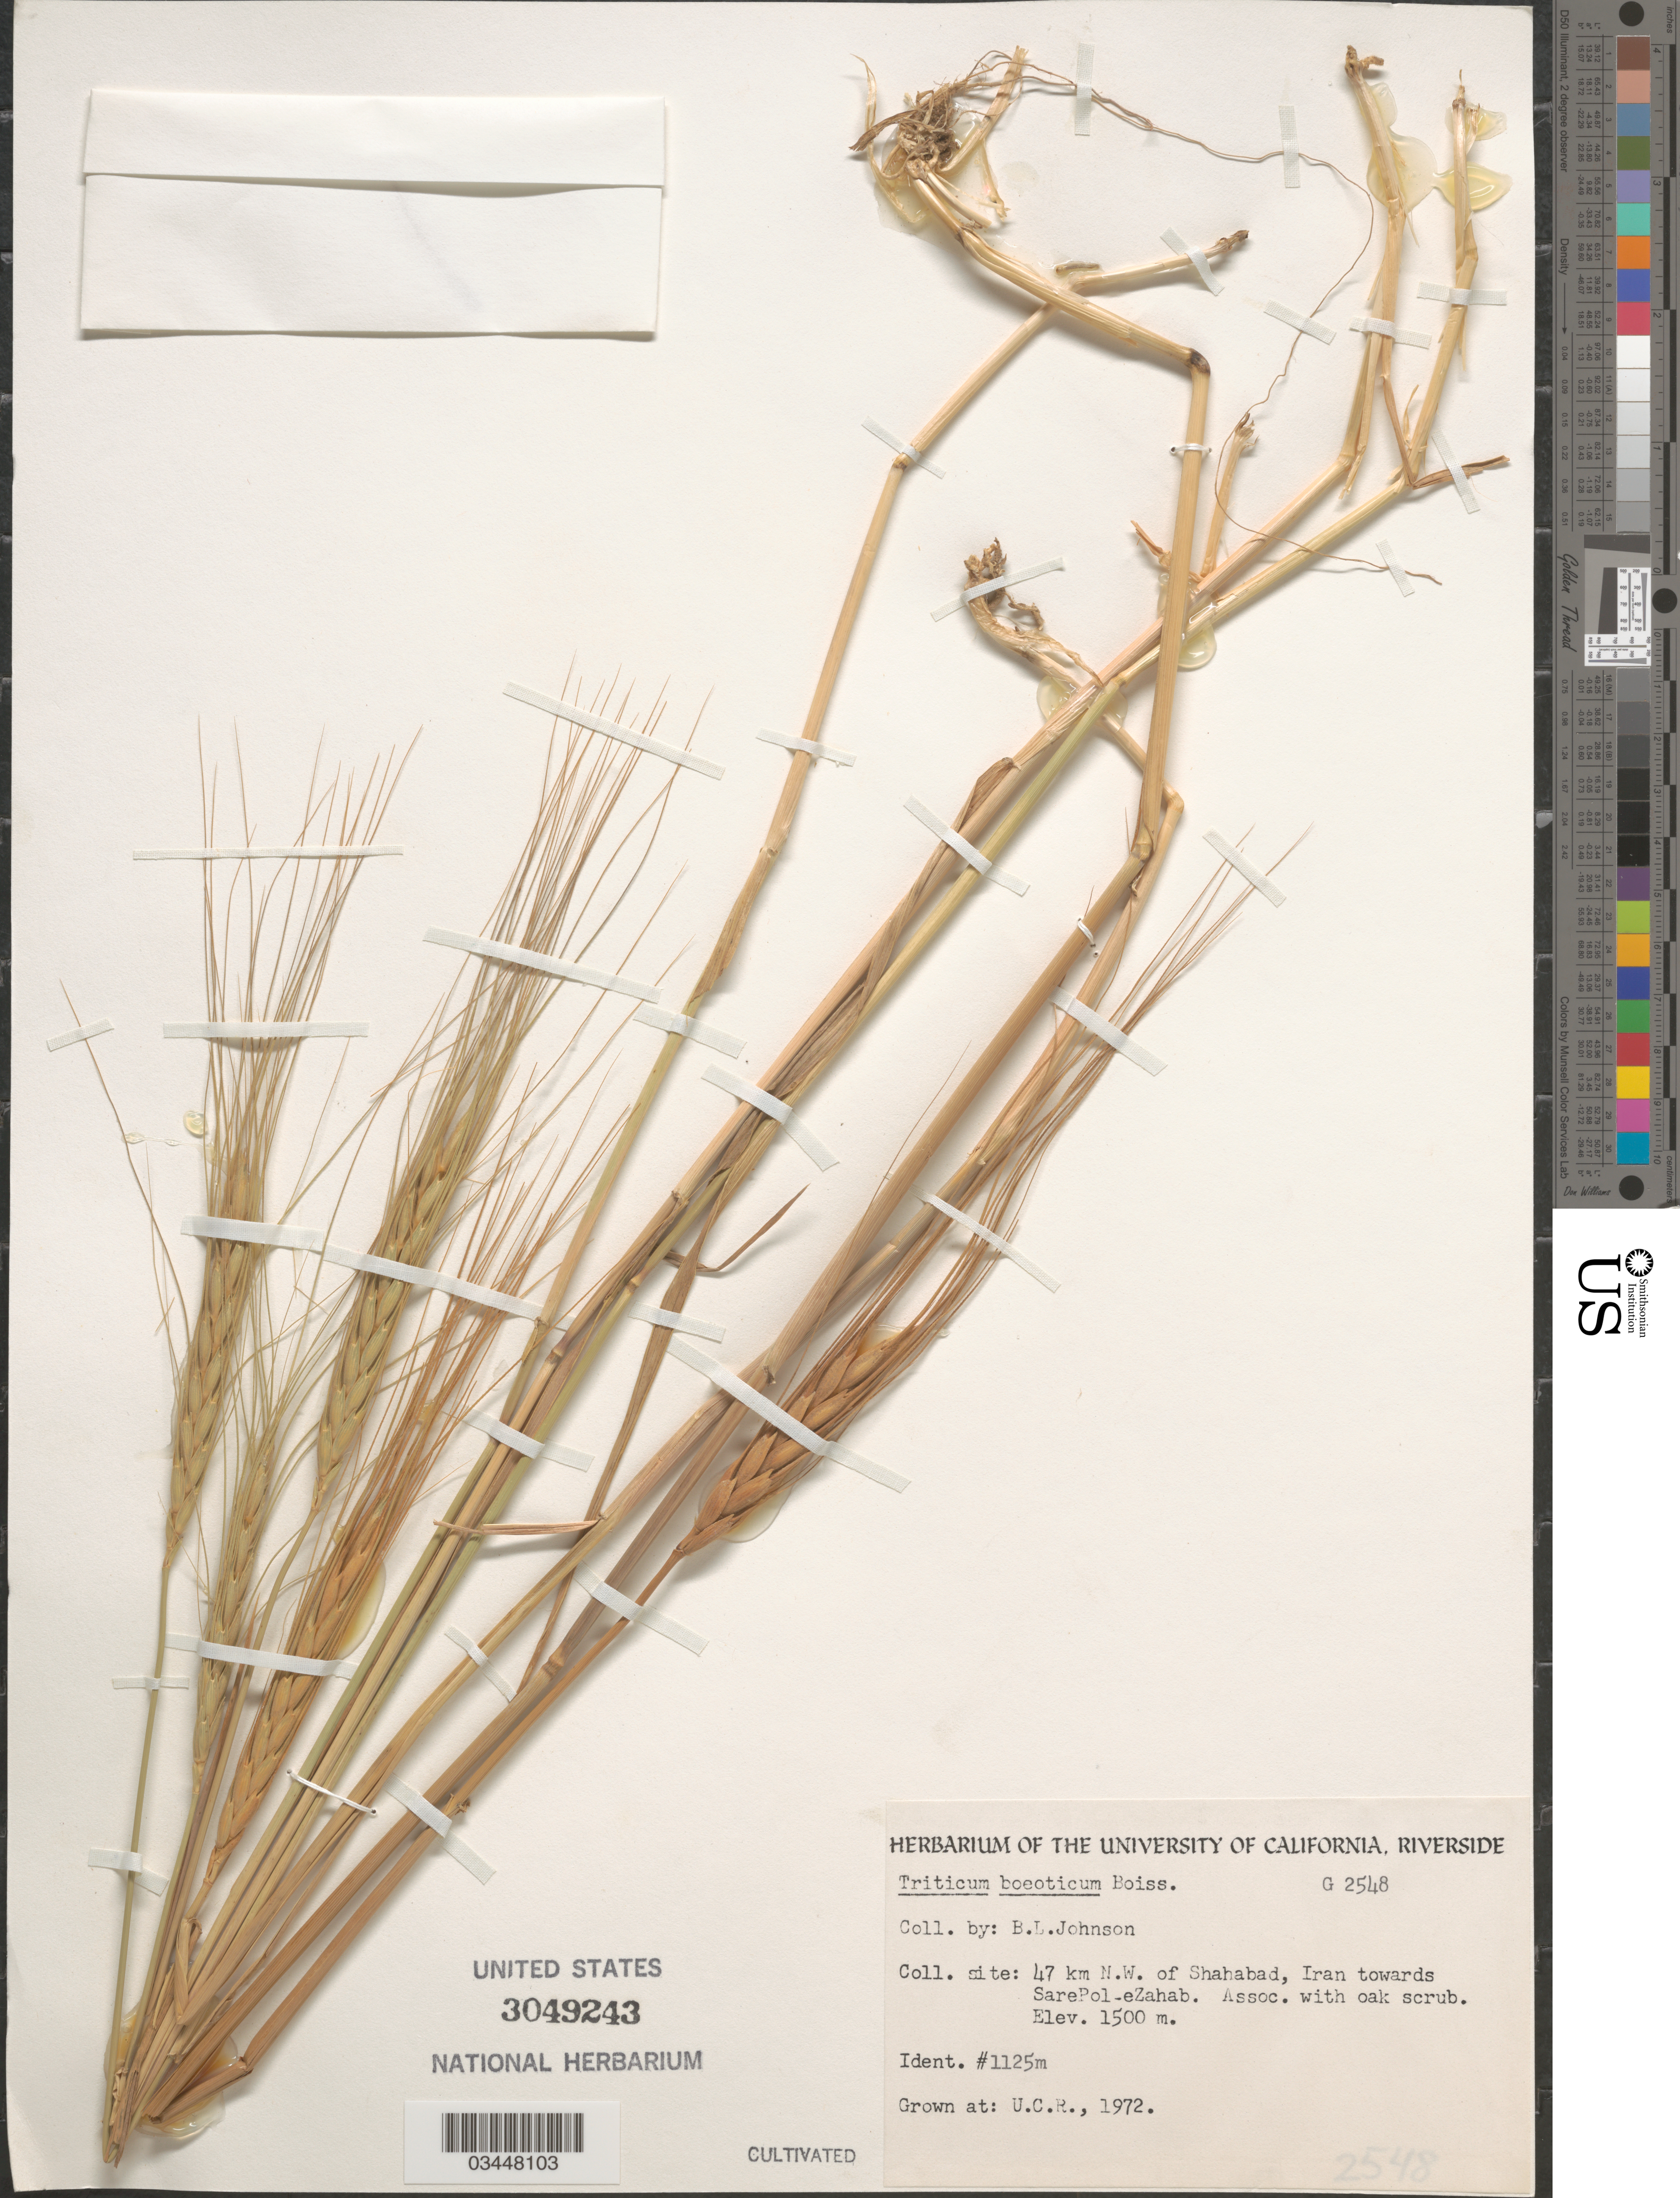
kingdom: Plantae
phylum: Tracheophyta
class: Liliopsida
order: Poales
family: Poaceae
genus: Triticum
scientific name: Triticum boeoticum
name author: Boiss.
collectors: ex herb. Univ. of California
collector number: G2548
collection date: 1972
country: United States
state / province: California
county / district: Riverside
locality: U.C.R.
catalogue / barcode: US 3049243